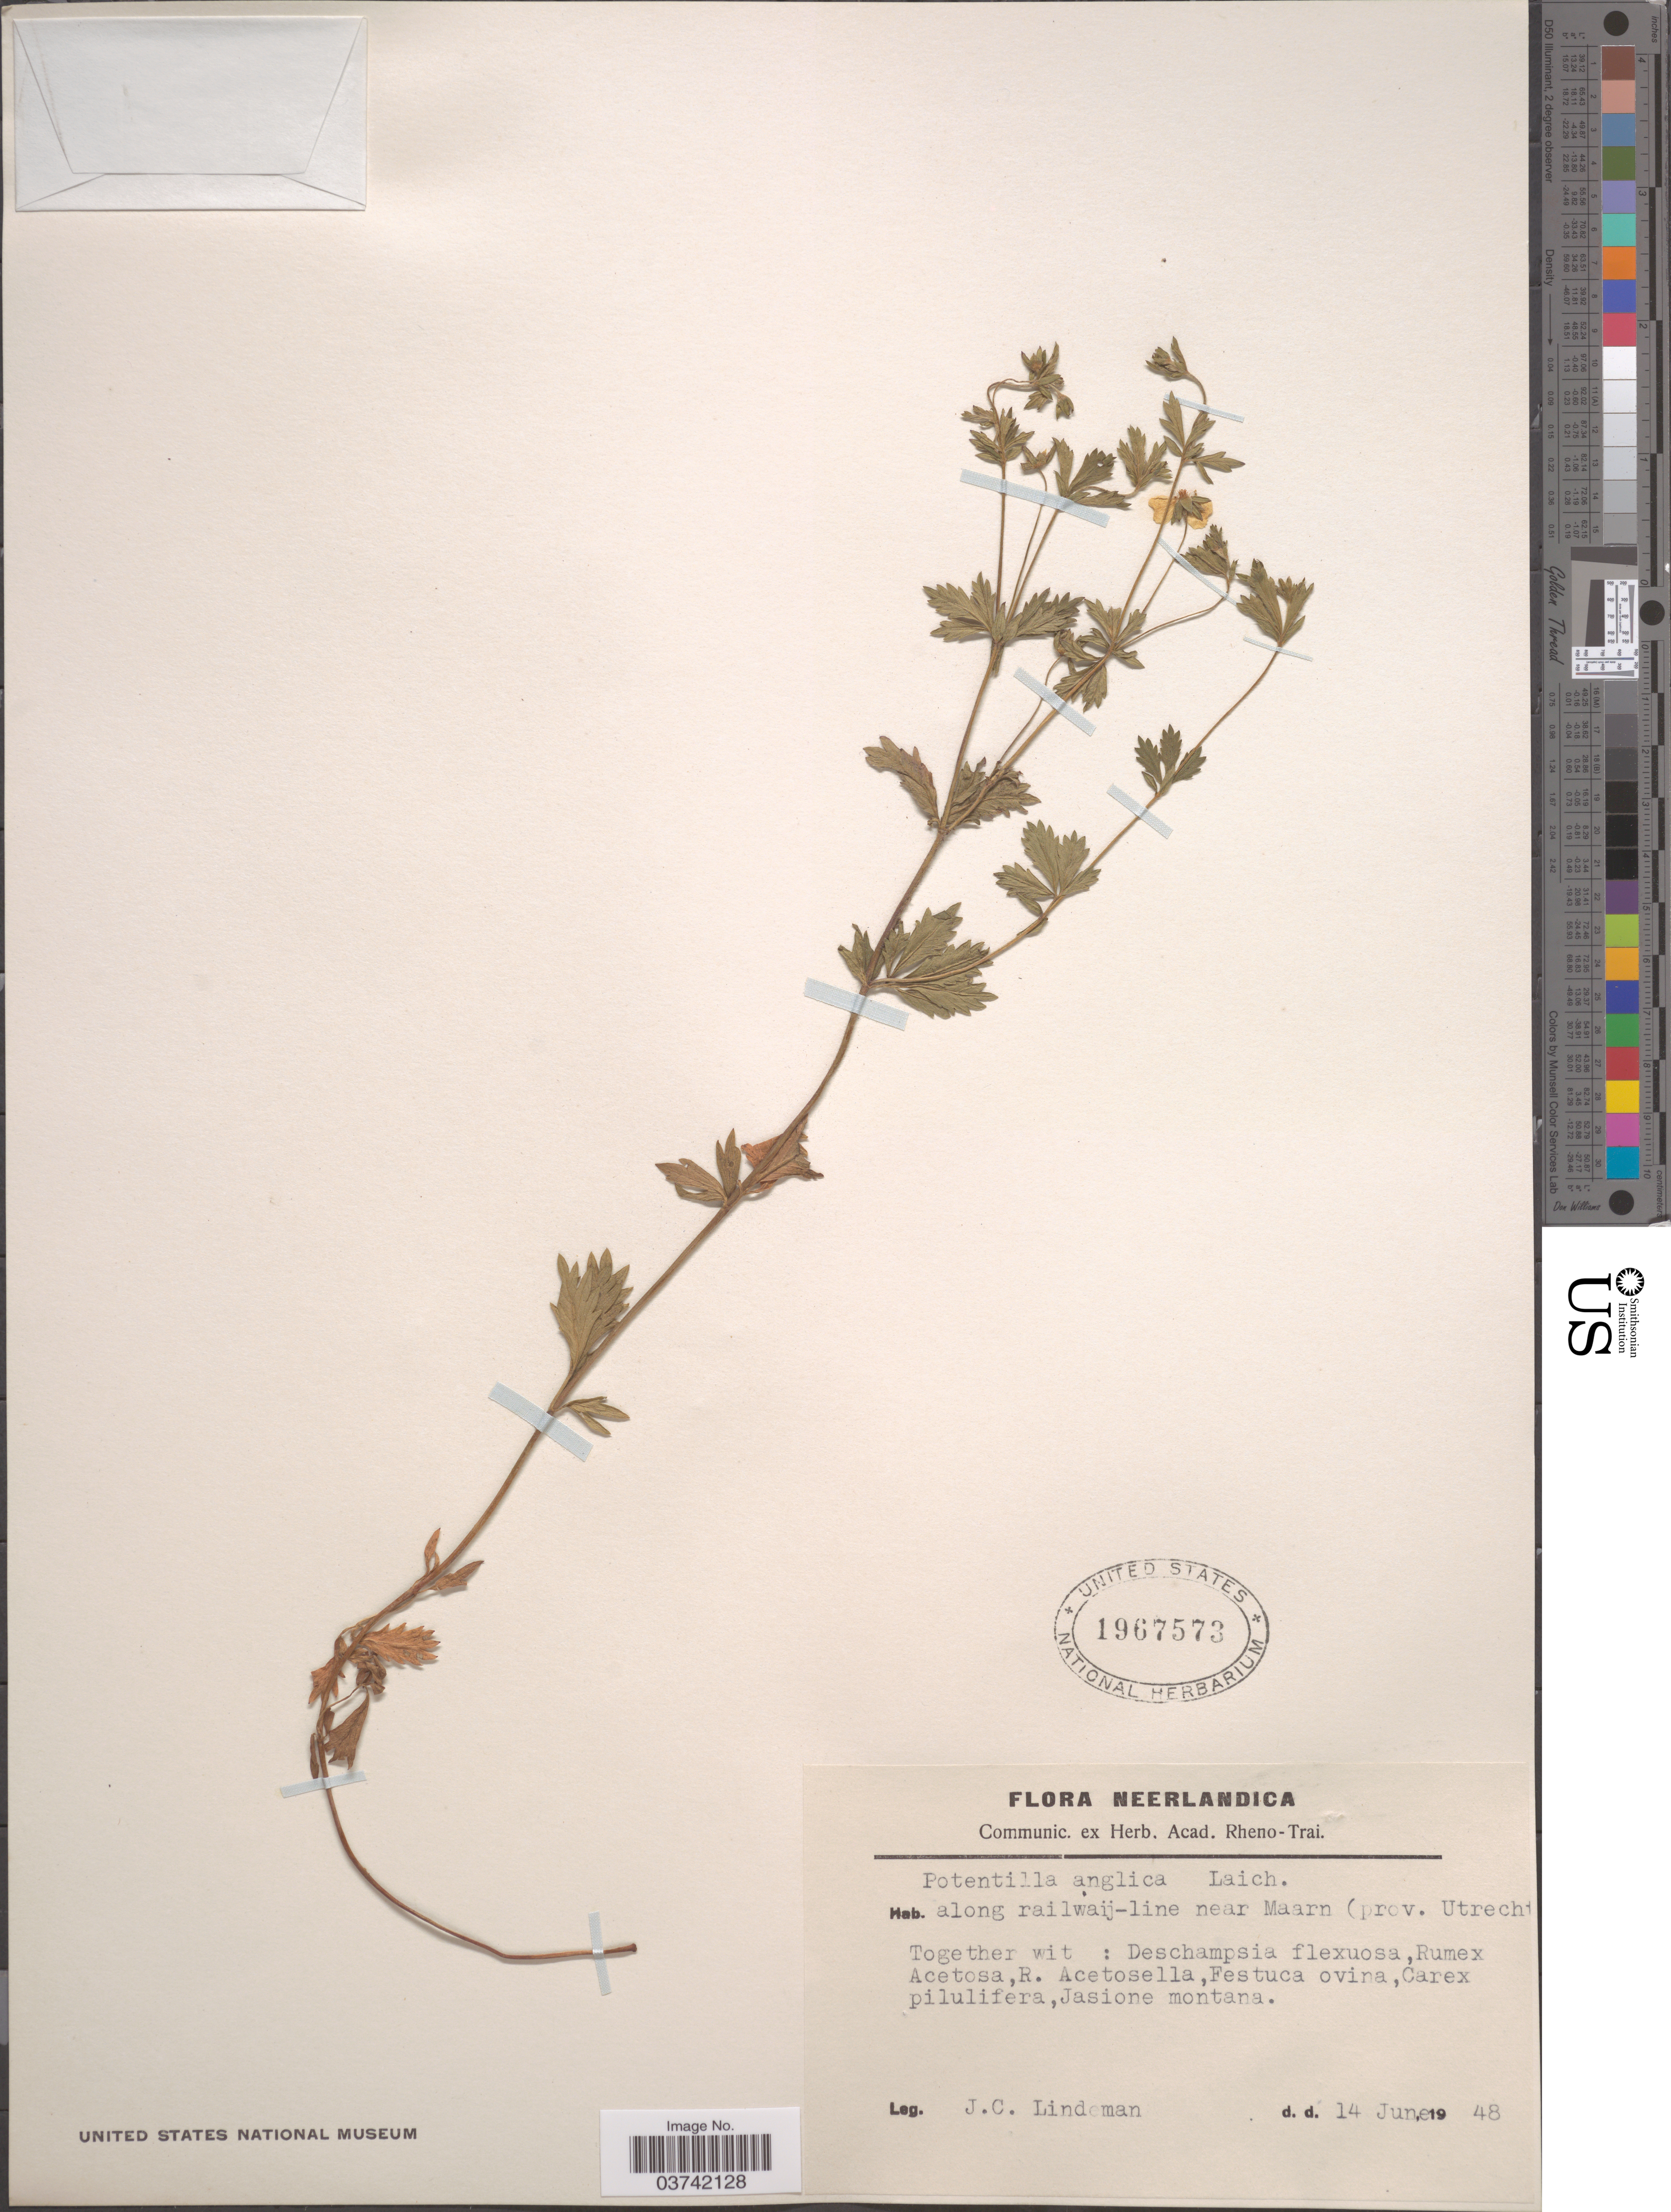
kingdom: Plantae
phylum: Tracheophyta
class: Magnoliopsida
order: Rosales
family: Rosaceae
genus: Potentilla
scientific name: Potentilla anglica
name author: Laichard.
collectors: J. C. Lindeman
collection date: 1948-06-14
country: Netherlands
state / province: Utrecht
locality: Along railwaij-line near Maarn.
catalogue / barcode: US 1967573